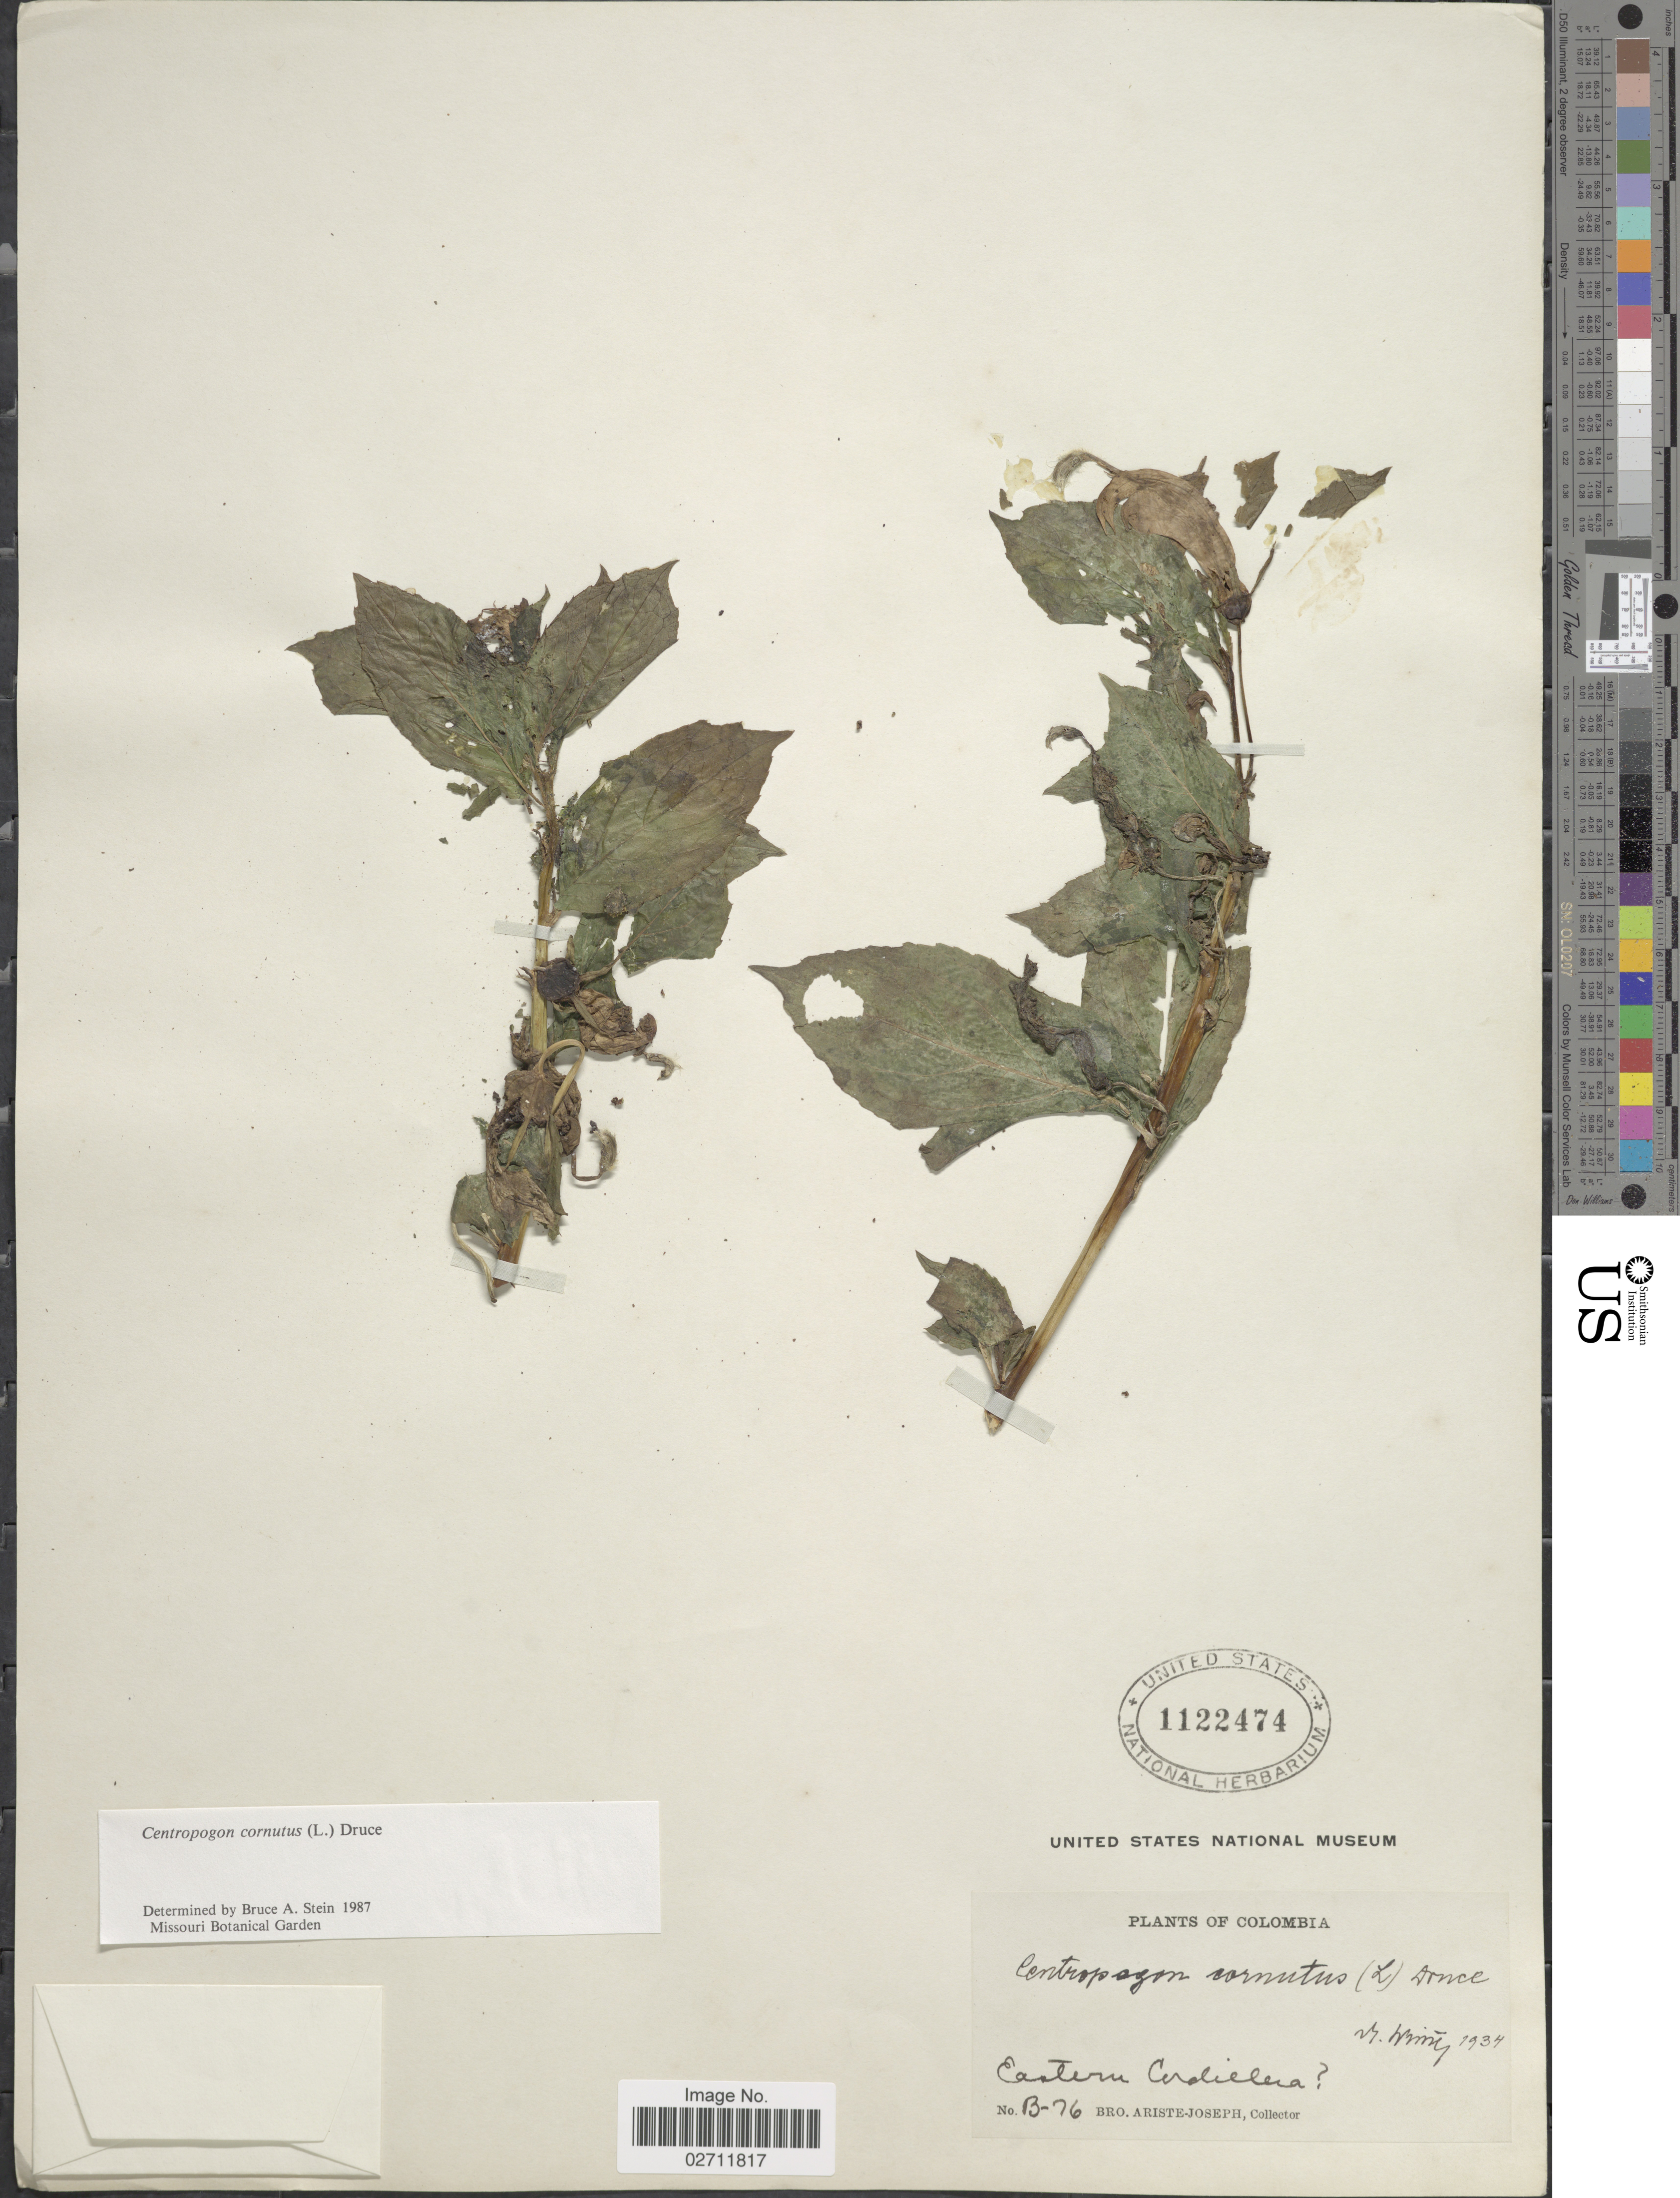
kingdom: Plantae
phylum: Tracheophyta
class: Magnoliopsida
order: Asterales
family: Campanulaceae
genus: Centropogon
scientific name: Centropogon cornutus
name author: (L.) Druce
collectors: Bro. Ariste-Joseph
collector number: B-76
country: Colombia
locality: Eastern Cordillera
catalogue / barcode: US 1122474